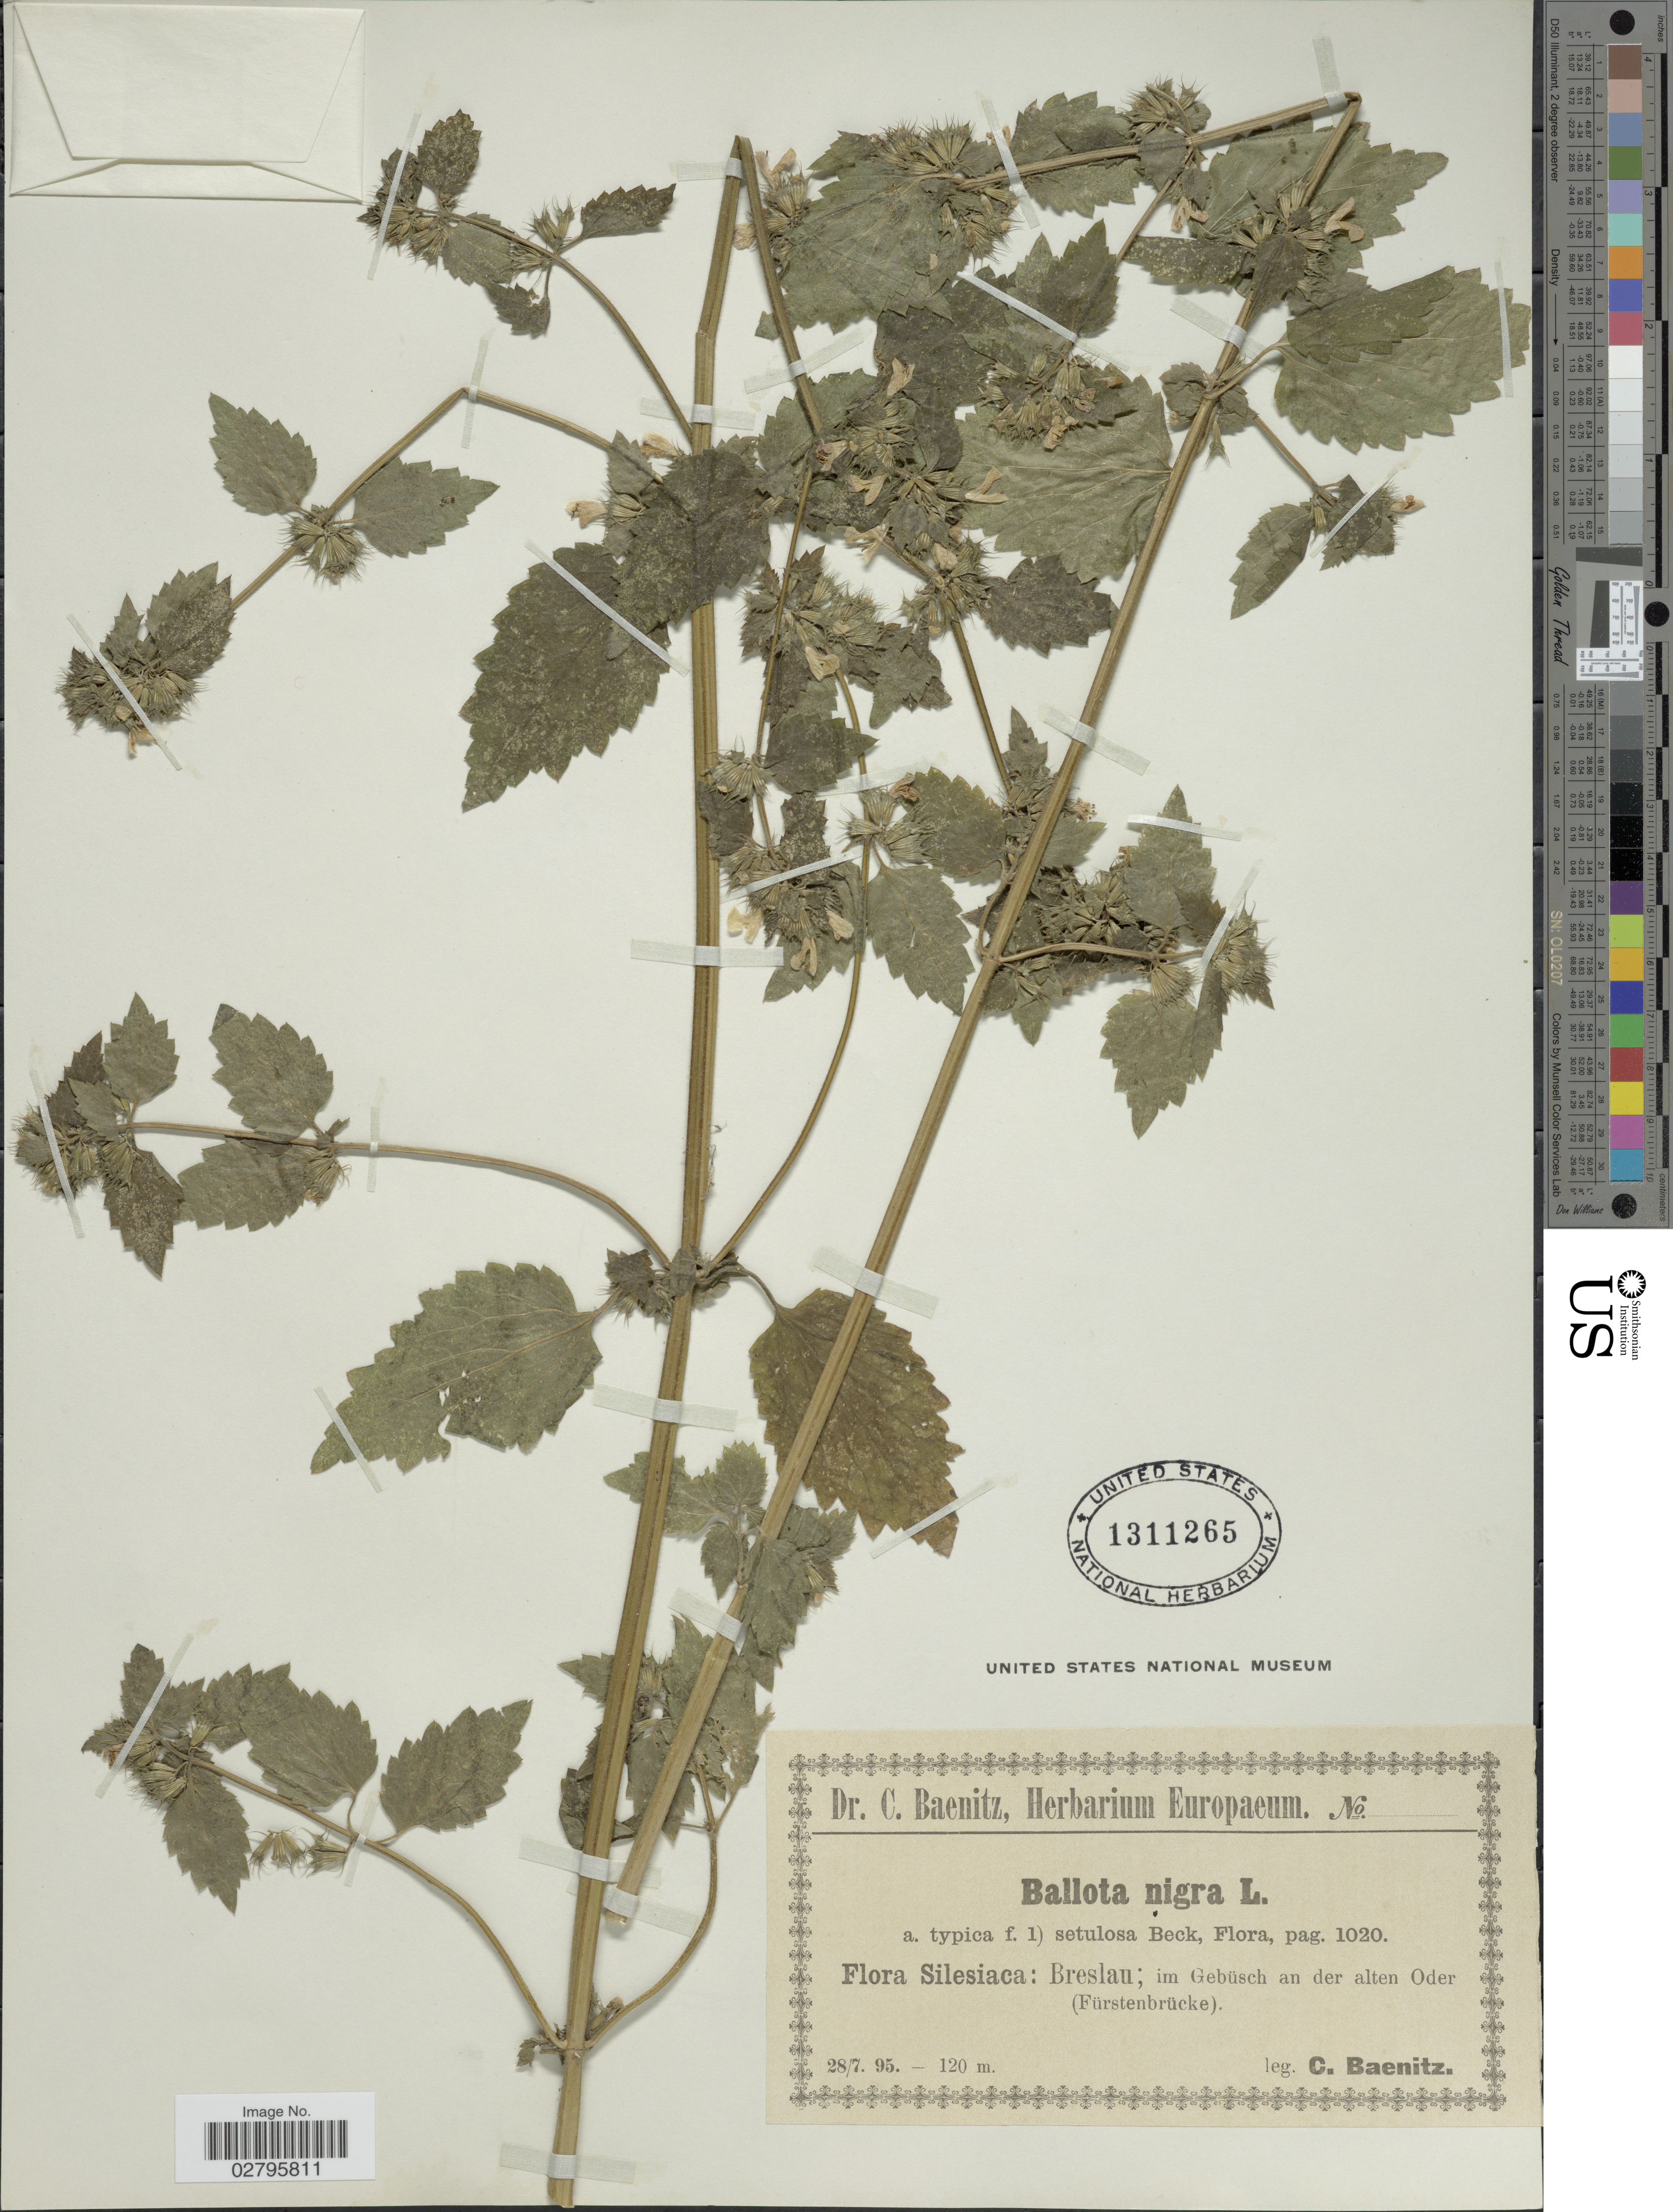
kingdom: Plantae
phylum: Tracheophyta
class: Magnoliopsida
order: Lamiales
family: Lamiaceae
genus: Ballota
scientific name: Ballota nigra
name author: L.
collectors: C. G. Baenitz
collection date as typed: Transcribed d/m/y: 28/7/95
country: Poland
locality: Silesiaca: Breslau; im Gebüsch an der alten Oder (Fürstenbrücke).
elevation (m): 120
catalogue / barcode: US 1311265